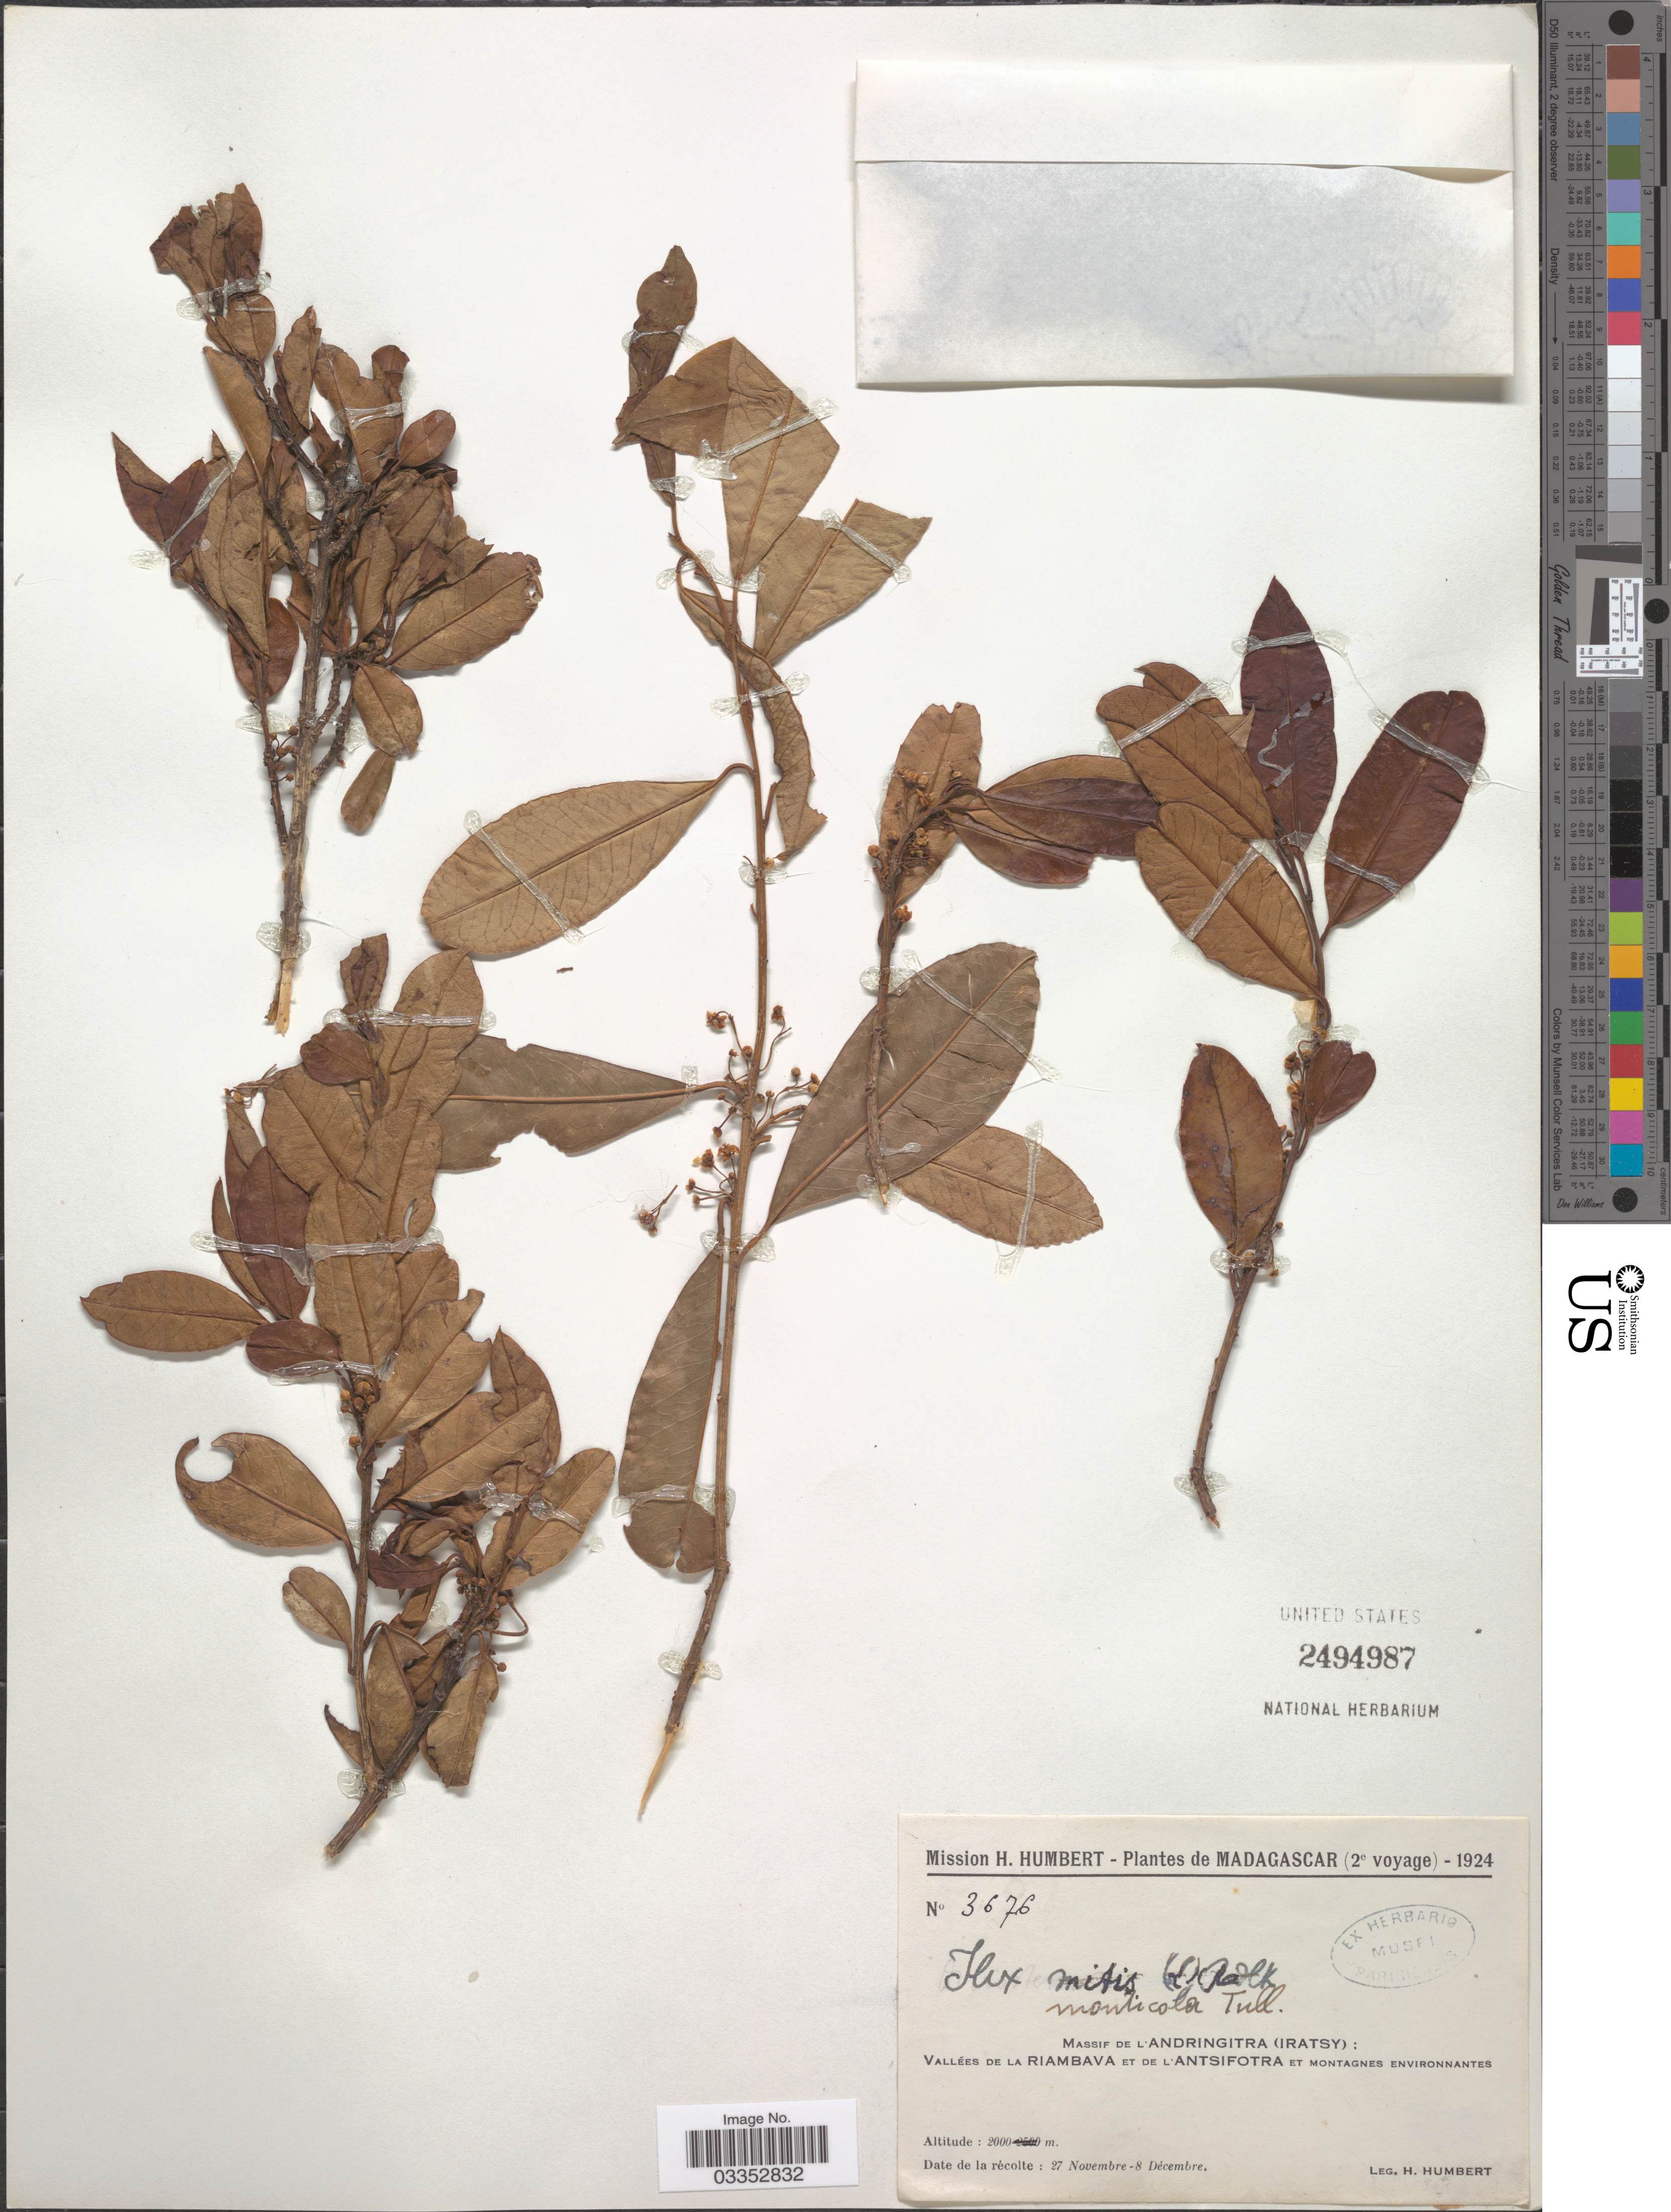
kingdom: Plantae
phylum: Tracheophyta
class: Magnoliopsida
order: Aquifoliales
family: Aquifoliaceae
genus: Ilex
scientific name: Ilex mitis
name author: (L.) Radlk.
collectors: H. Humbert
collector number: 3676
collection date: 1924-11-27/1924-12-08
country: Madagascar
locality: Massif de L'Andringitra (Iratsy): Vallées de la Riambava et de L'Antsifotra et Montagnes environnantes.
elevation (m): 2000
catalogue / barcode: US 2494987